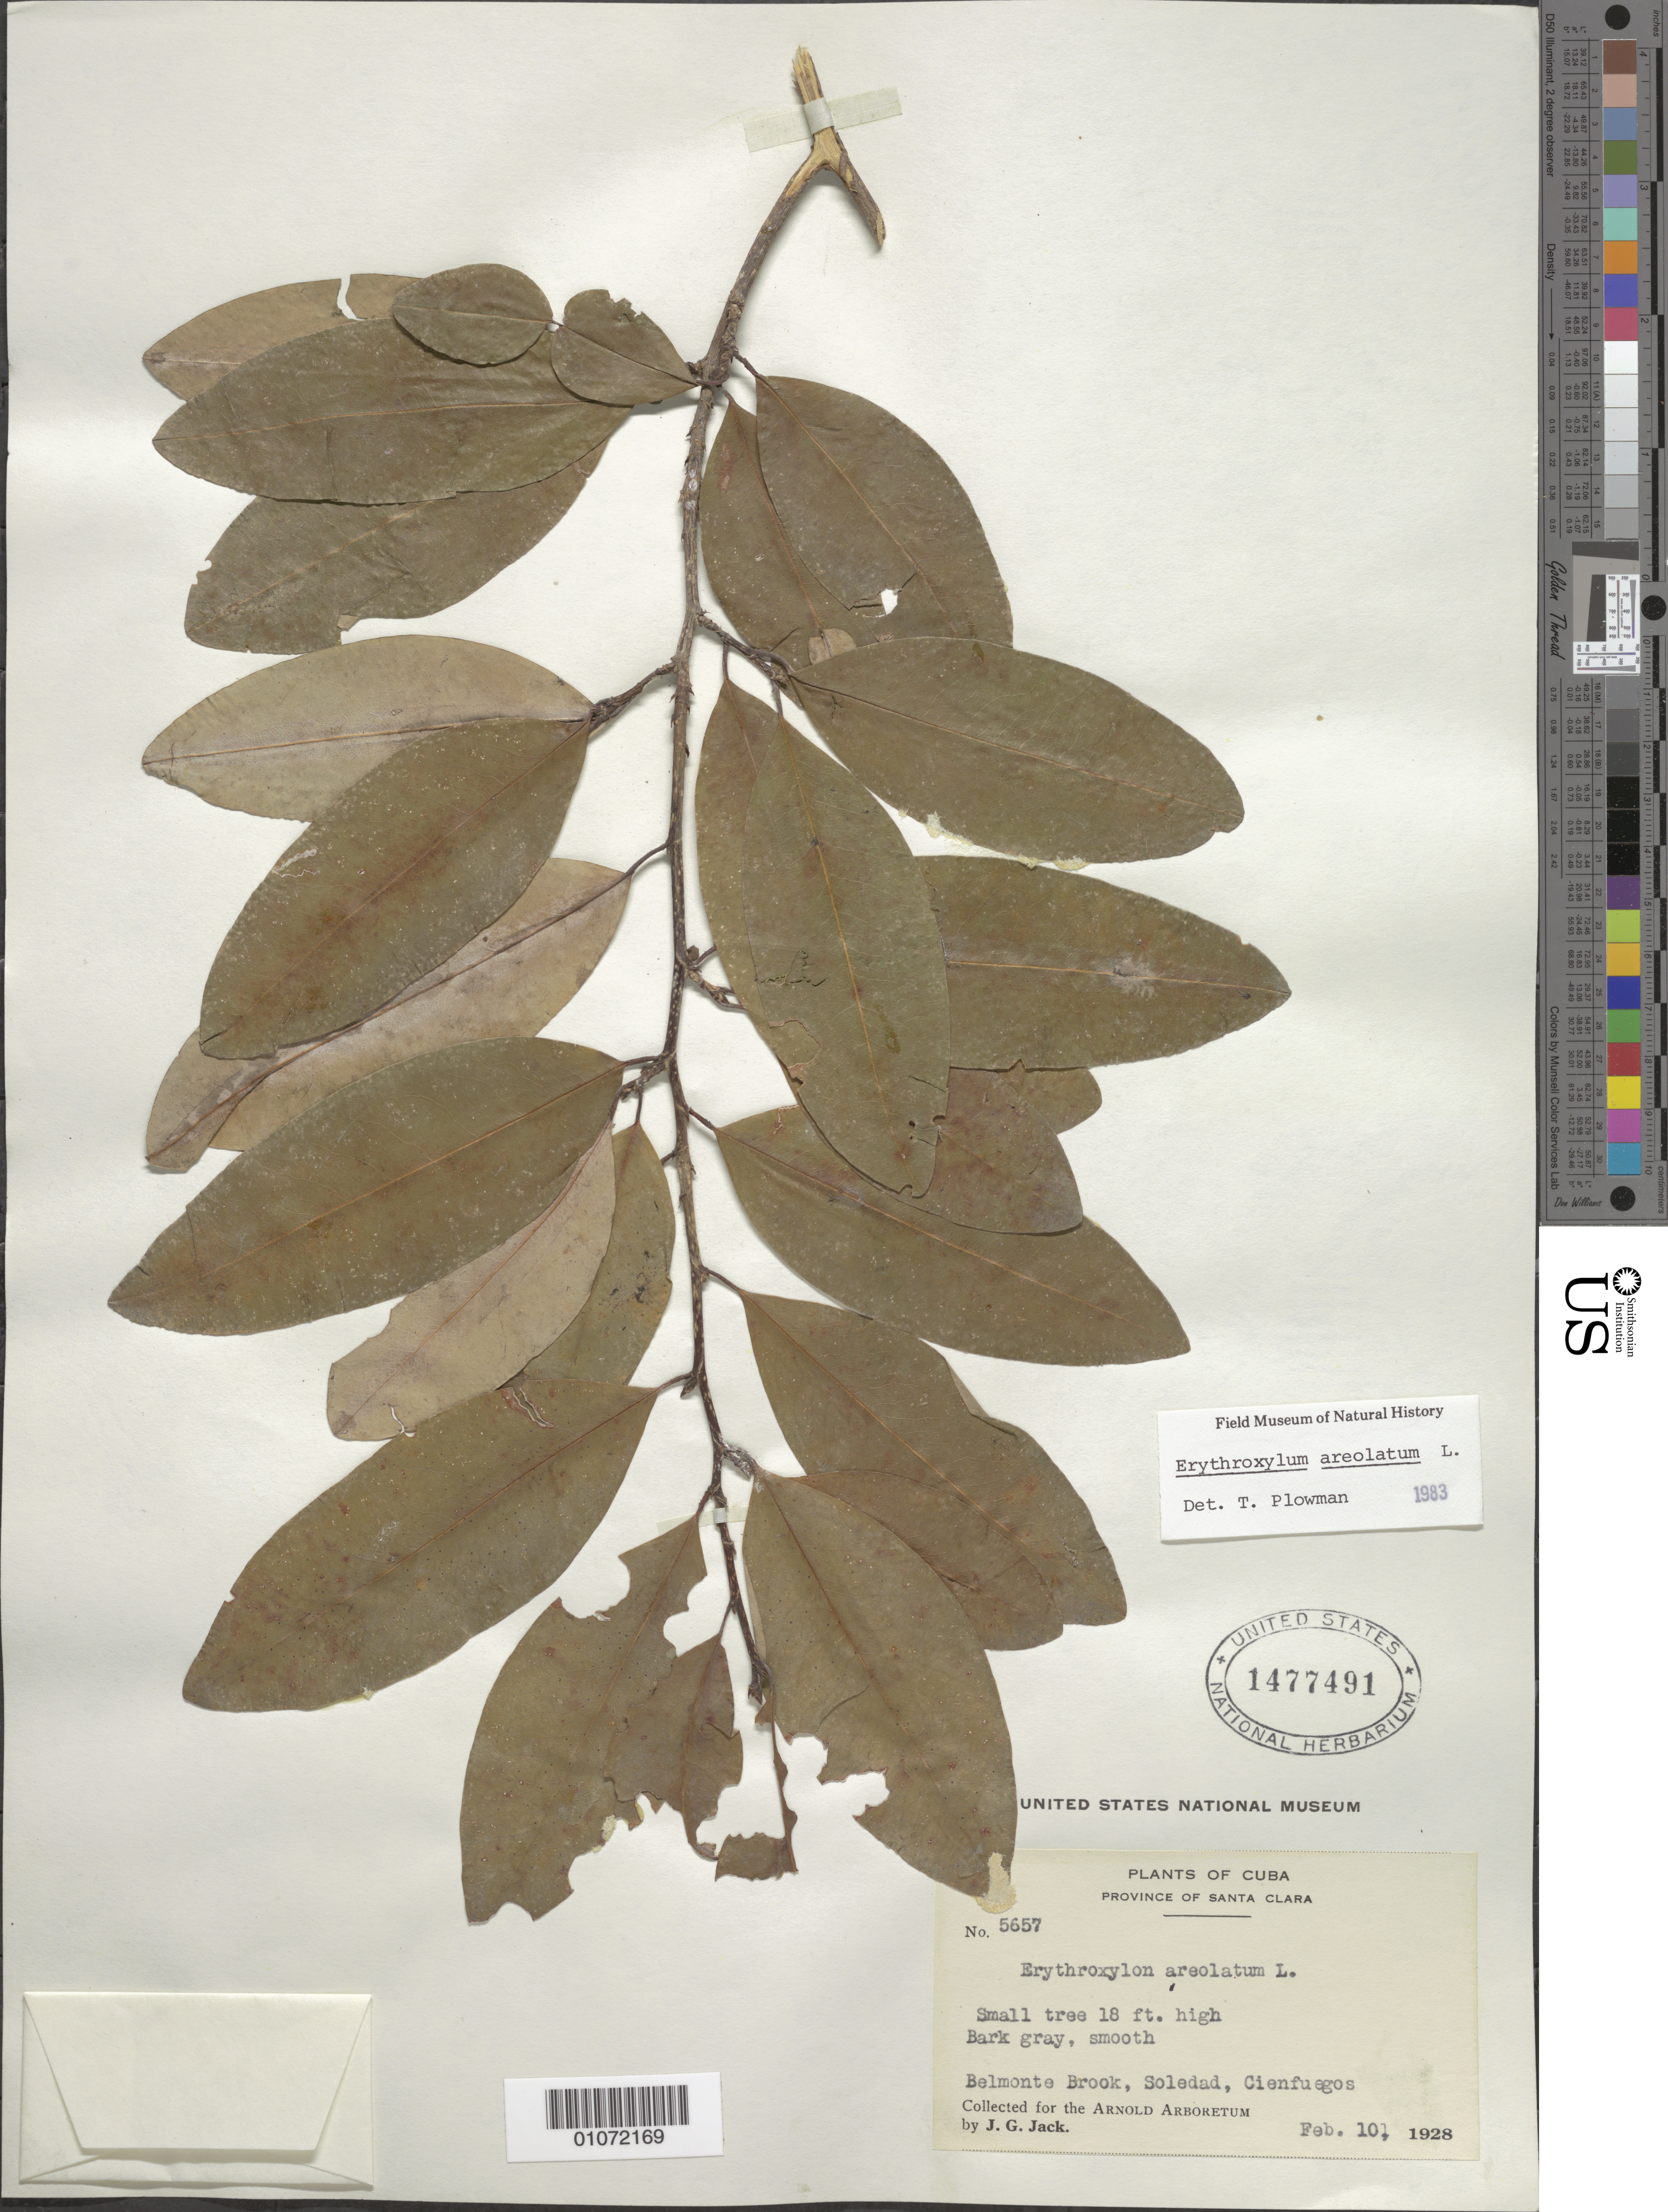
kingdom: Plantae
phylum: Tracheophyta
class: Magnoliopsida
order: Malpighiales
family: Erythroxylaceae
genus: Erythroxylum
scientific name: Erythroxylum aerolatum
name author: L.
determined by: Plowman, T.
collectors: J. G. Jack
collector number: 5657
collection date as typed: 10 Feb 1928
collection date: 1928-02-10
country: Cuba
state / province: Villa Clara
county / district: Santa Clara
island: Cuba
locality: Belmonte Brook, Solidad, Cienfuegos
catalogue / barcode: US 1477491